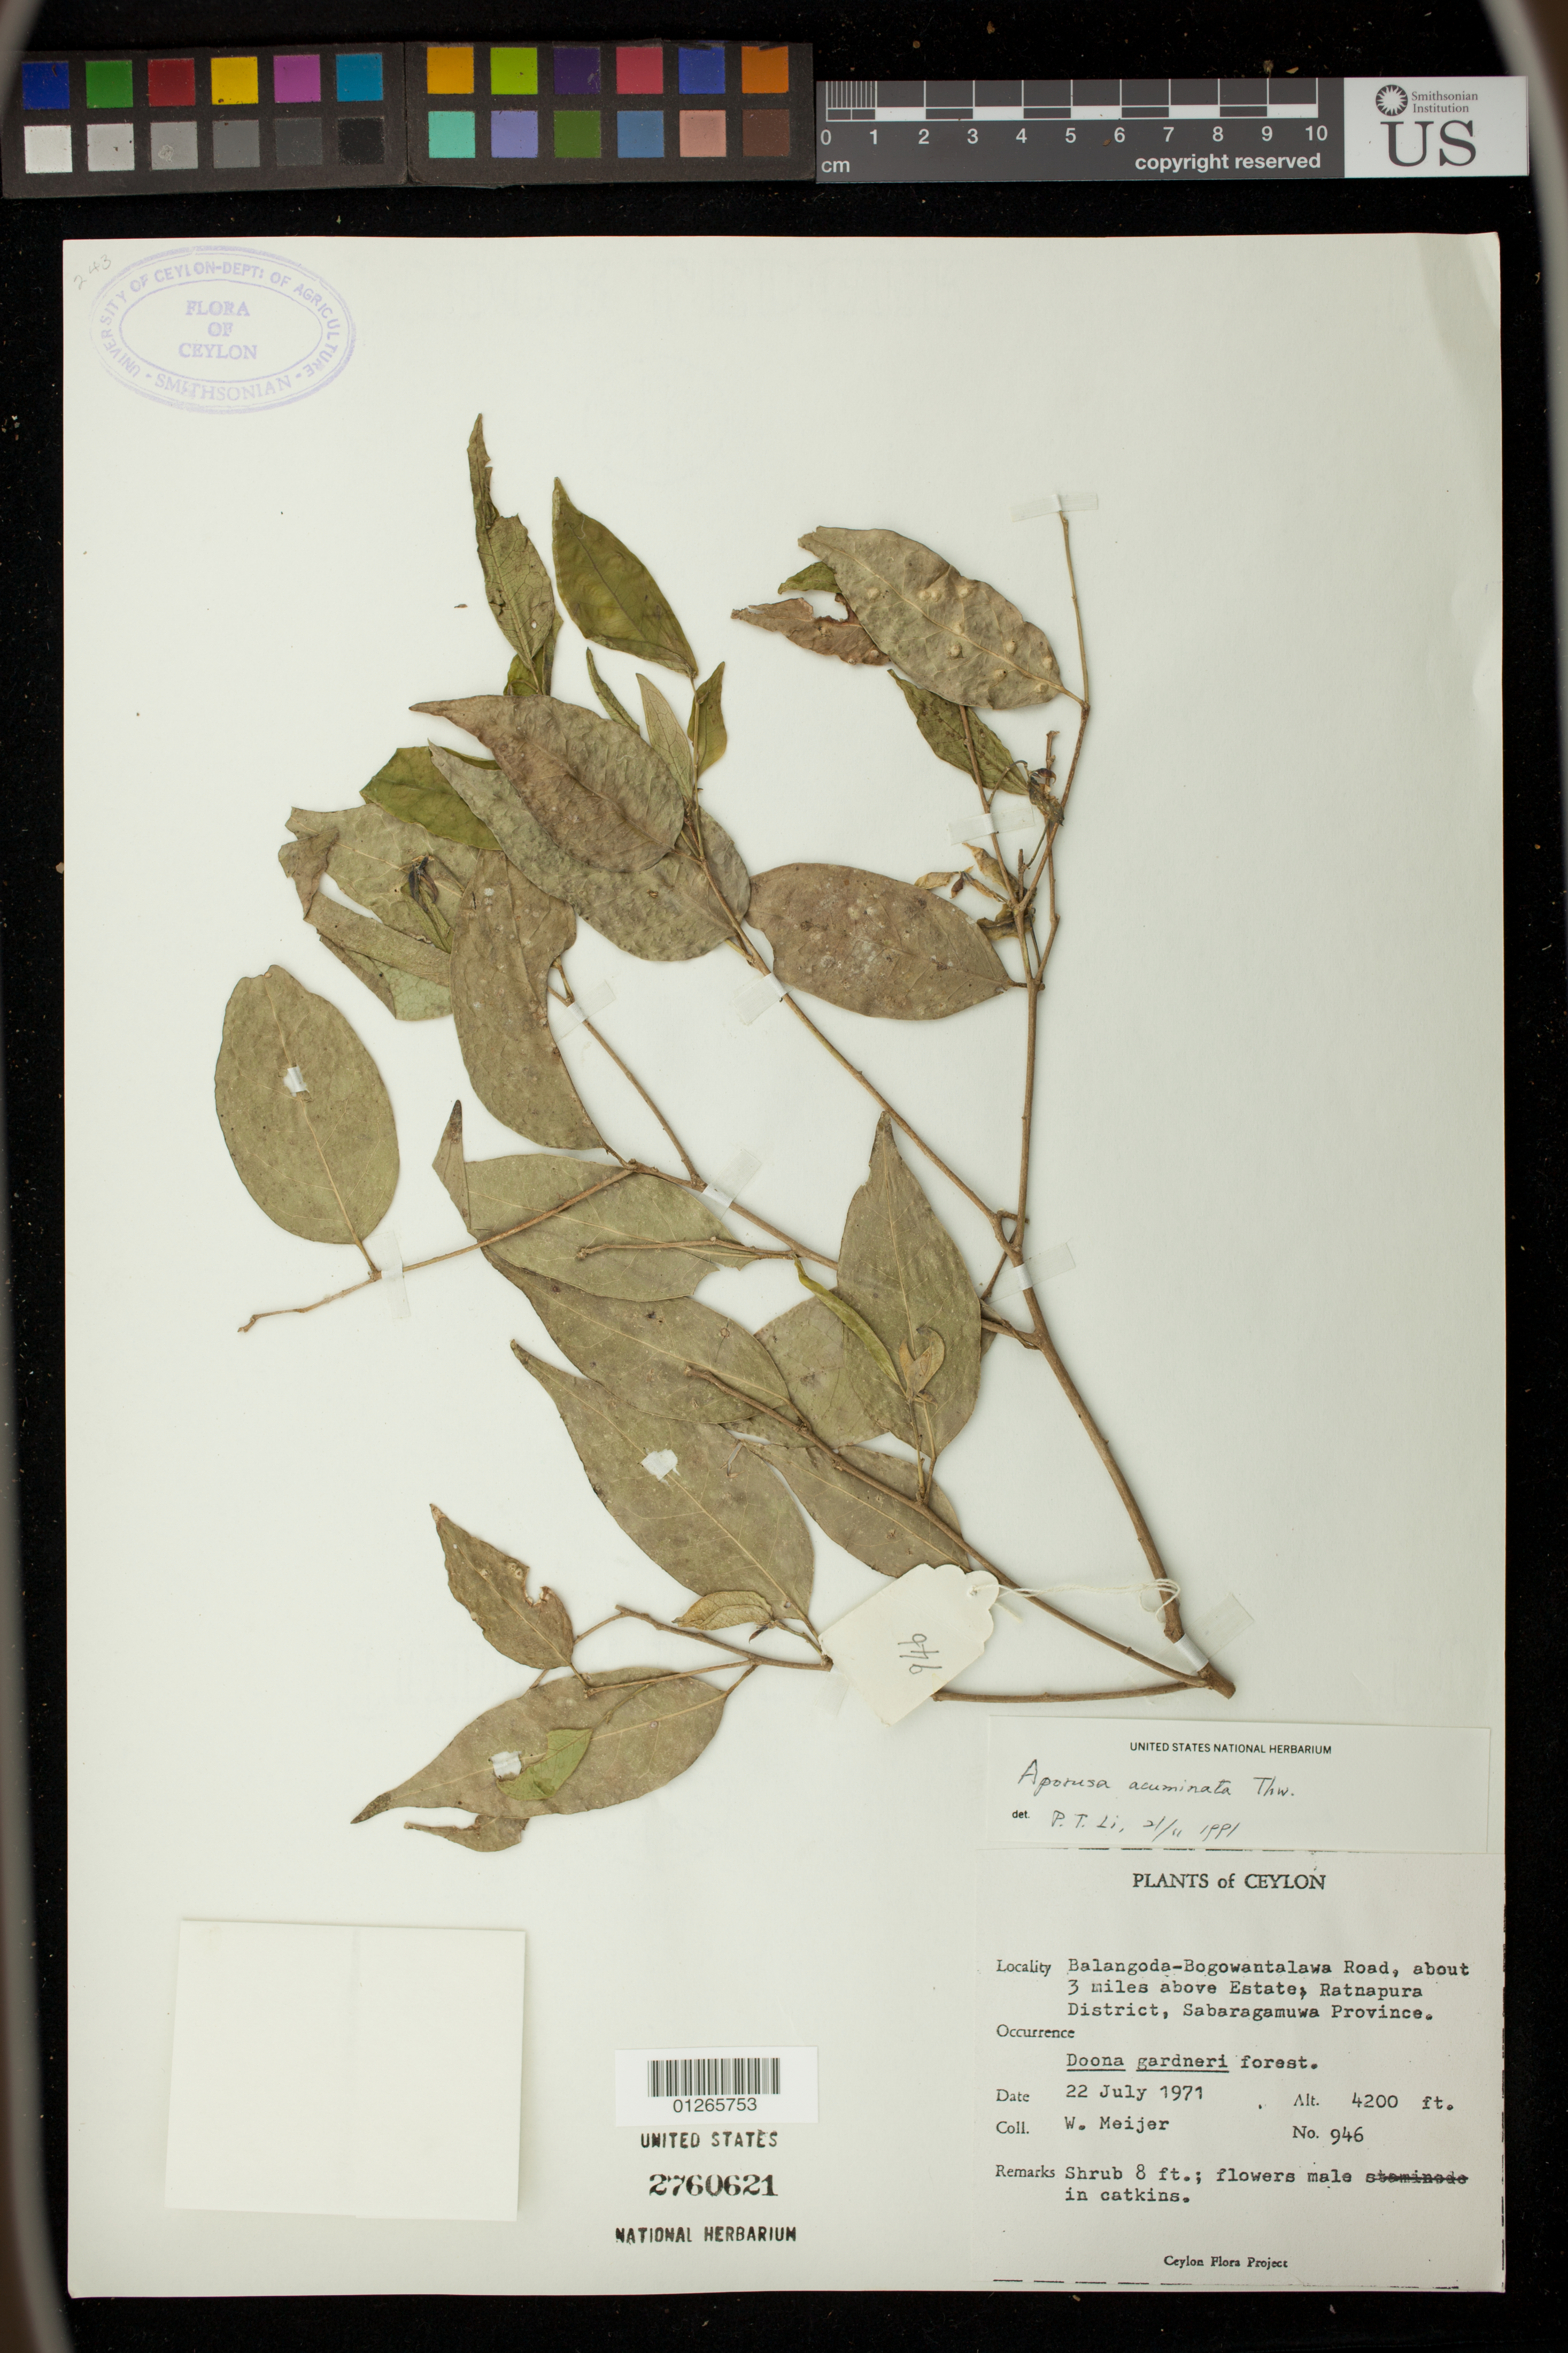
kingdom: Plantae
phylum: Tracheophyta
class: Magnoliopsida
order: Malpighiales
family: Phyllanthaceae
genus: Aporosa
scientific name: Aporosa acuminata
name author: Thwaites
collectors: W. Meijer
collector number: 946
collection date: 1971-07-22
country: Sri Lanka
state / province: Sabaragamuwa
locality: Balagoda-Bogowantalawa Road, about 3 miles above Estate, Ratnapura District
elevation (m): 1280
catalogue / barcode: US 2760621